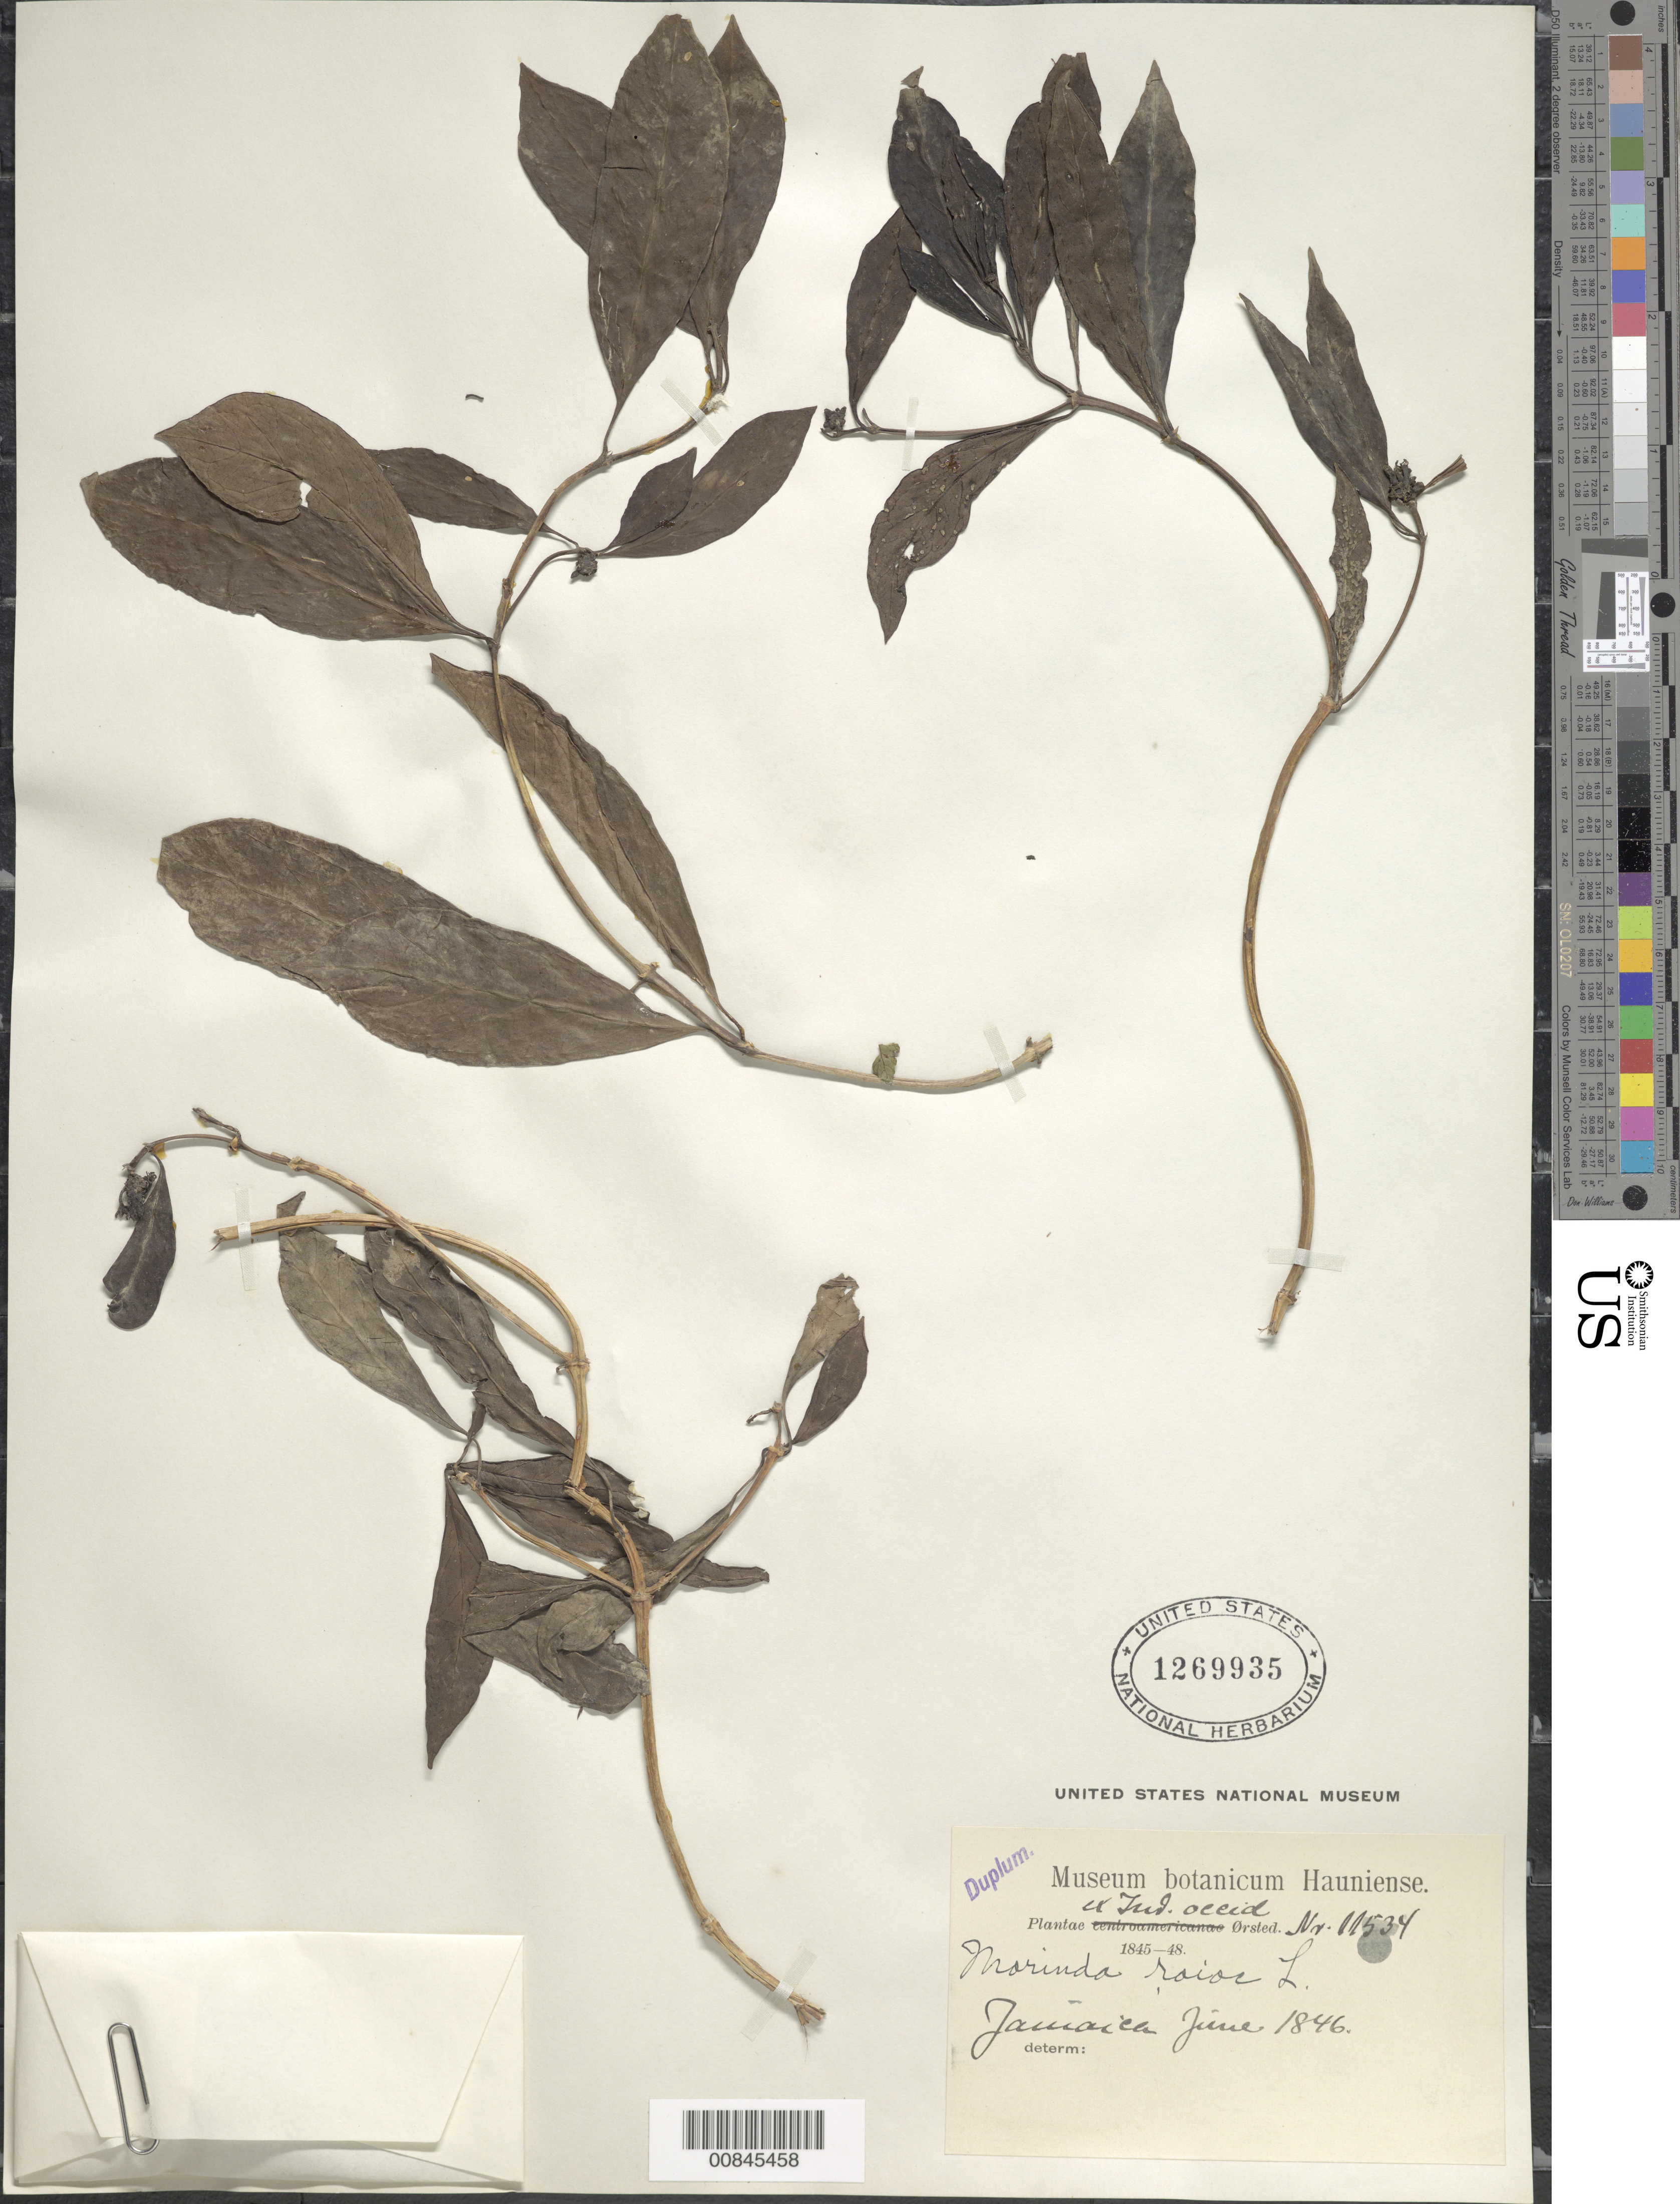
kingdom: Plantae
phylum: Tracheophyta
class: Magnoliopsida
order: Gentianales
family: Rubiaceae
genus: Morinda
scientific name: Morinda royoc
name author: L.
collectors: ex Mus. Bot. Hauniense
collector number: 00534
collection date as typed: Jun 1846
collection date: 1846-06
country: Jamaica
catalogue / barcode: US 1269935